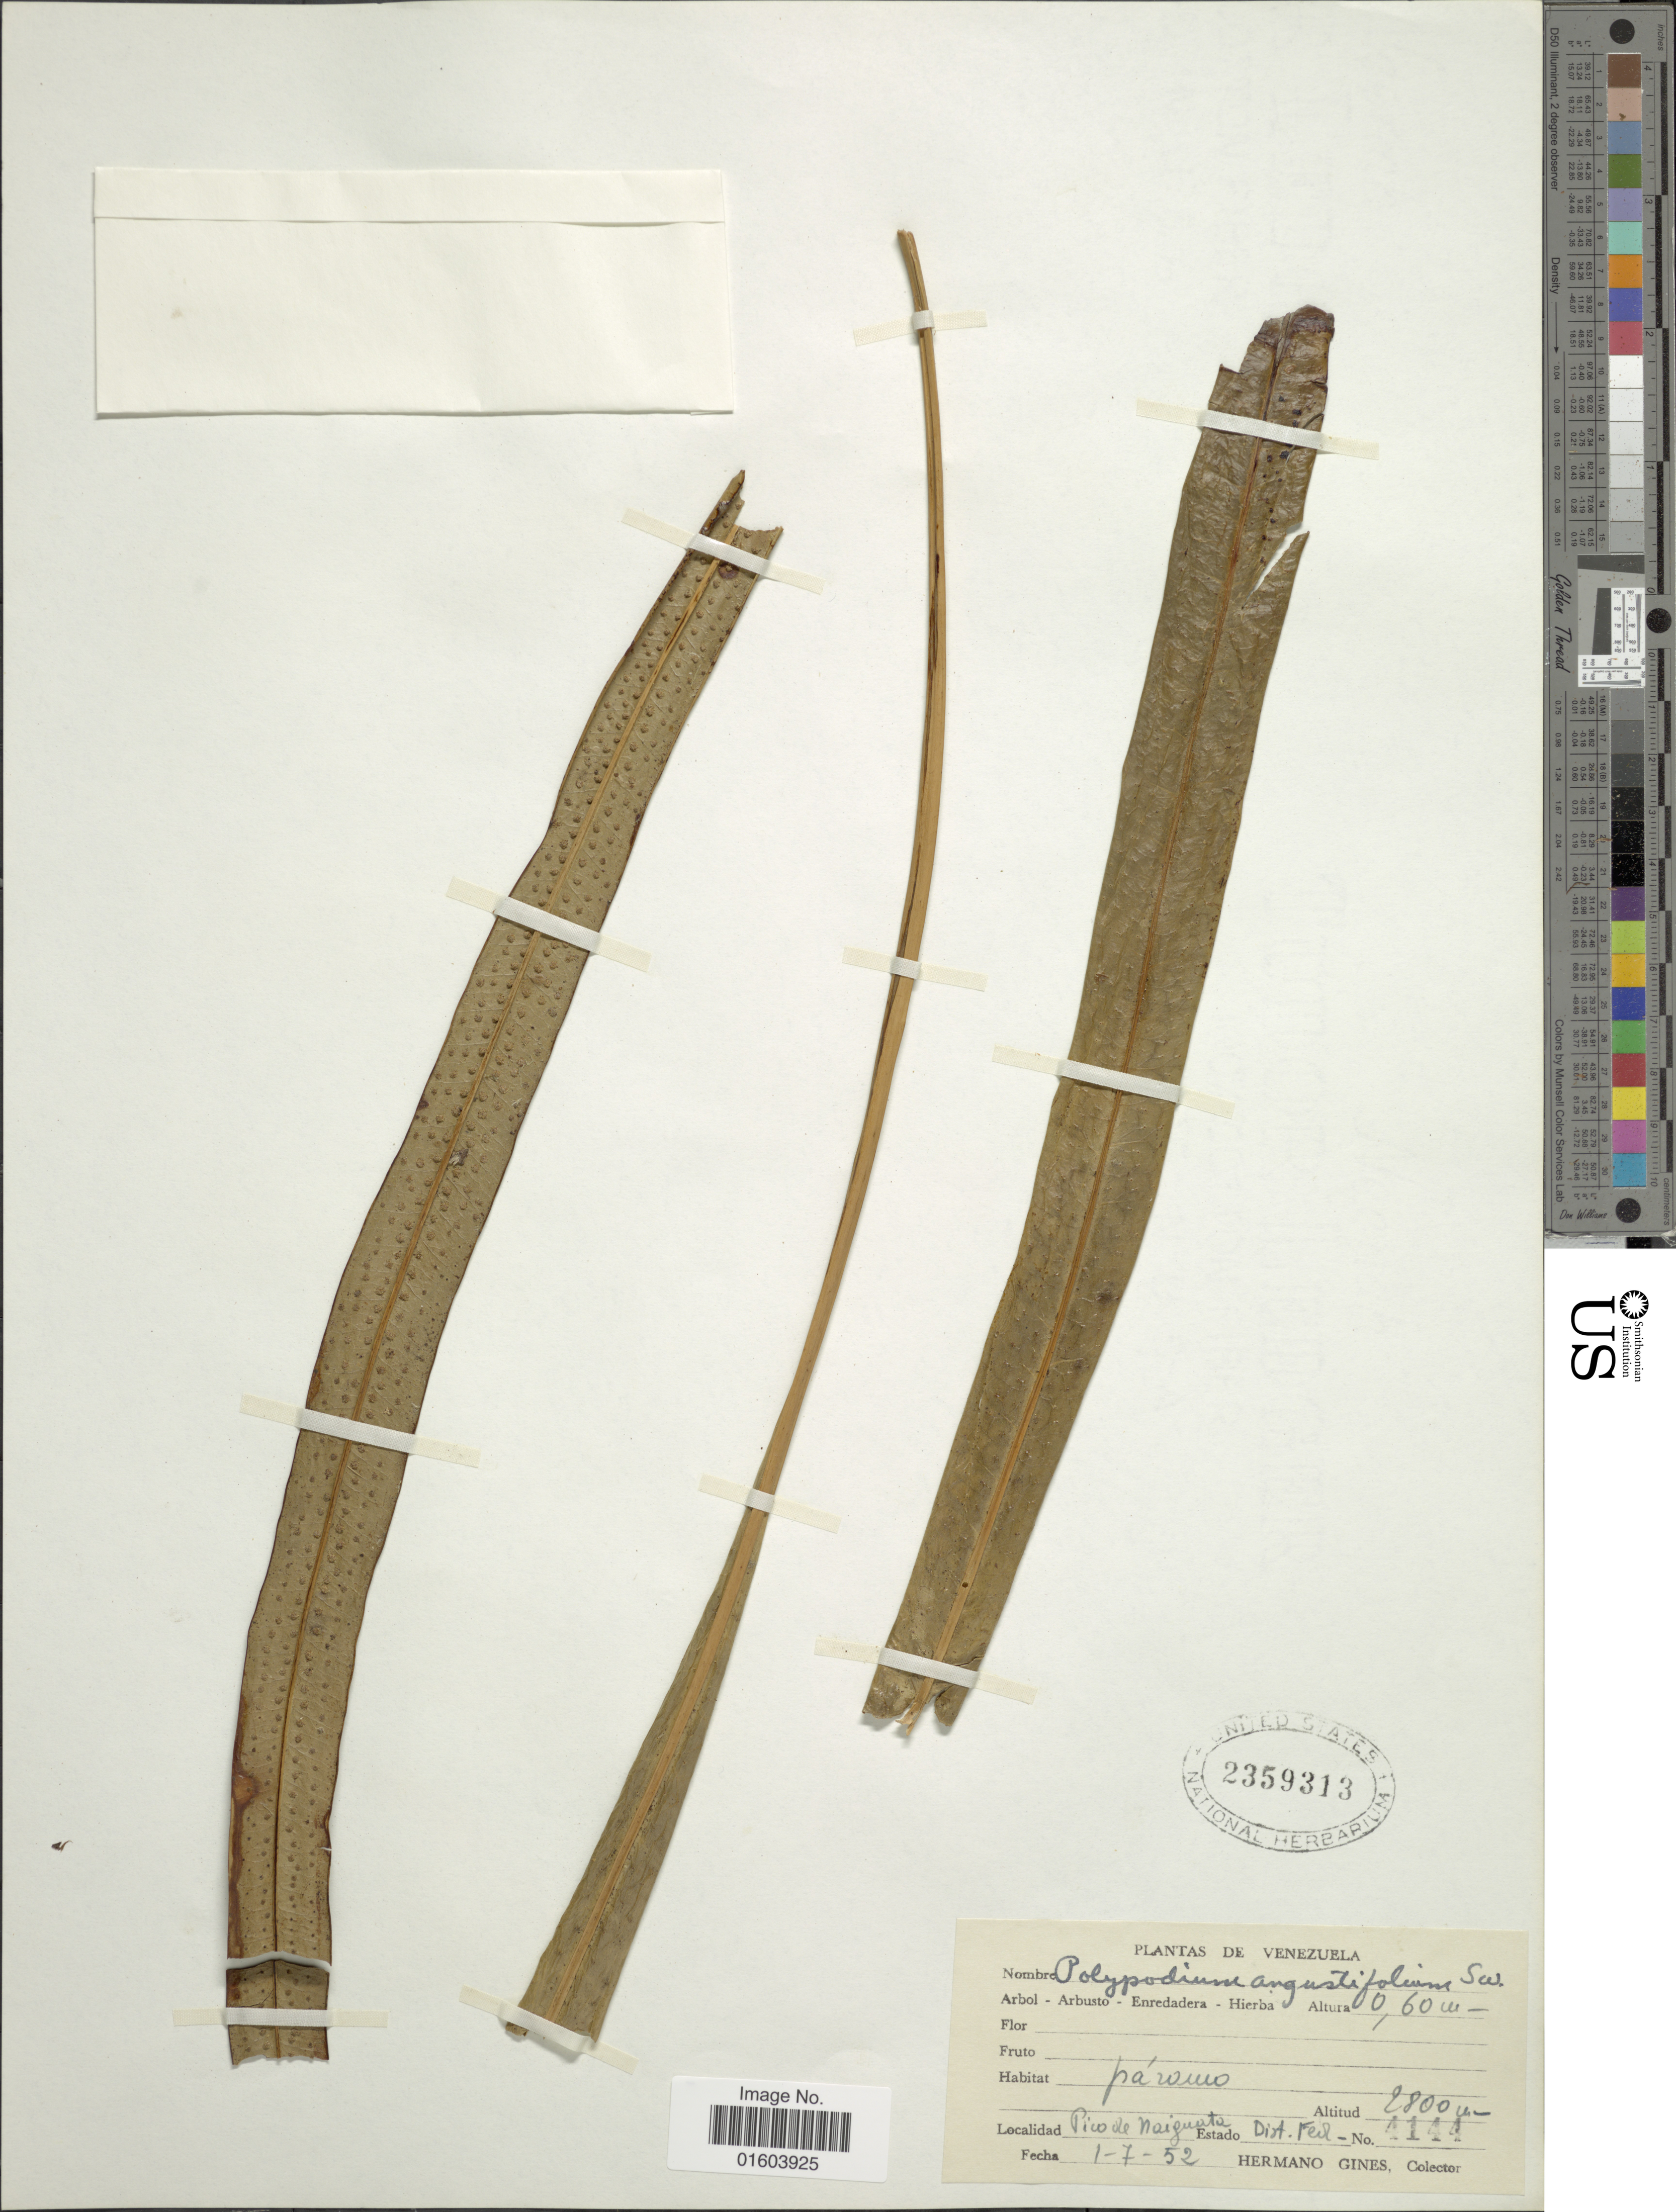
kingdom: Plantae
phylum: Tracheophyta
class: Polypodiopsida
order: Polypodiales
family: Polypodiaceae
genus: Campyloneurum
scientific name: Campyloneurum amphostenon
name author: (Kunze ex Klotzsch) Fée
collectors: Bro. Gines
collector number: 4144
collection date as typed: Transcribed d/m/y: 1/7/52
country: Venezuela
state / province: Vargas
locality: Páramo. Pico de Naiguatá, Estado Dist. Fed. [State of Distrito Federal].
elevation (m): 2800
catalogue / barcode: US 2359313